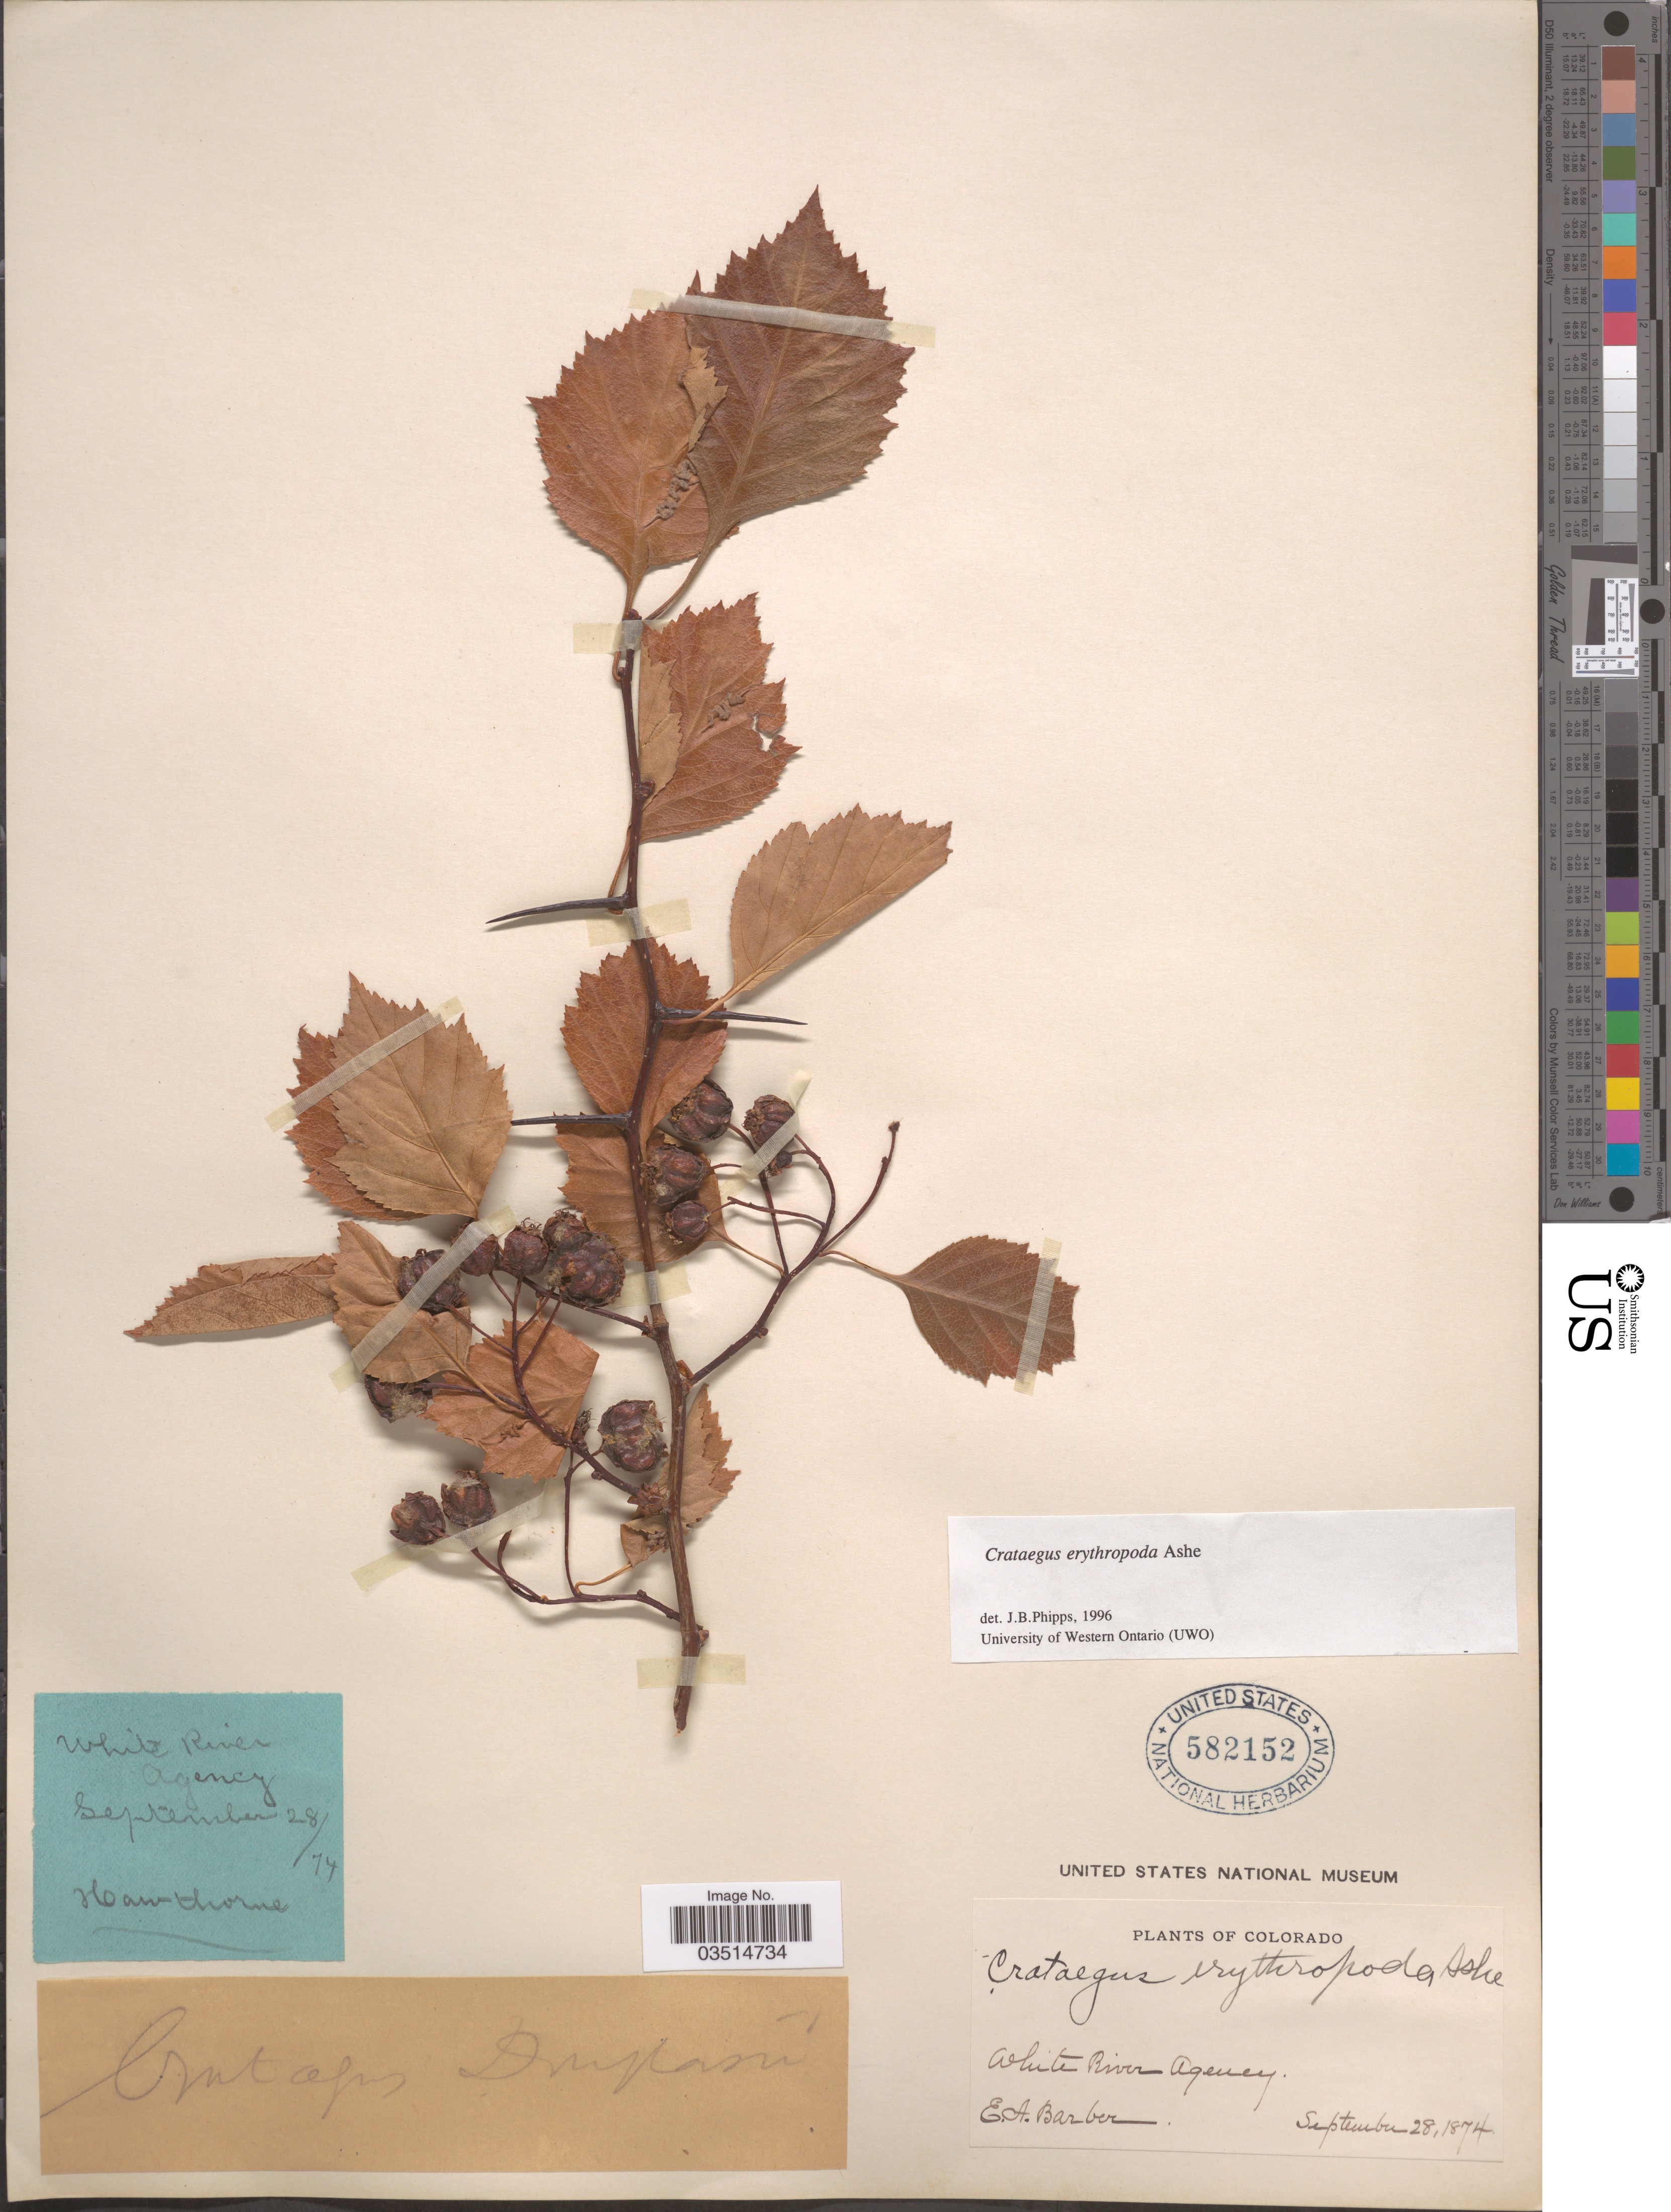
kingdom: Plantae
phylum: Tracheophyta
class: Magnoliopsida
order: Rosales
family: Rosaceae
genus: Crataegus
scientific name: Crataegus erythropoda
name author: Ashe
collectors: E. Barber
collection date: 1874-09-28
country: United States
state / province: Colorado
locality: White River Agency.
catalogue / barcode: US 582152